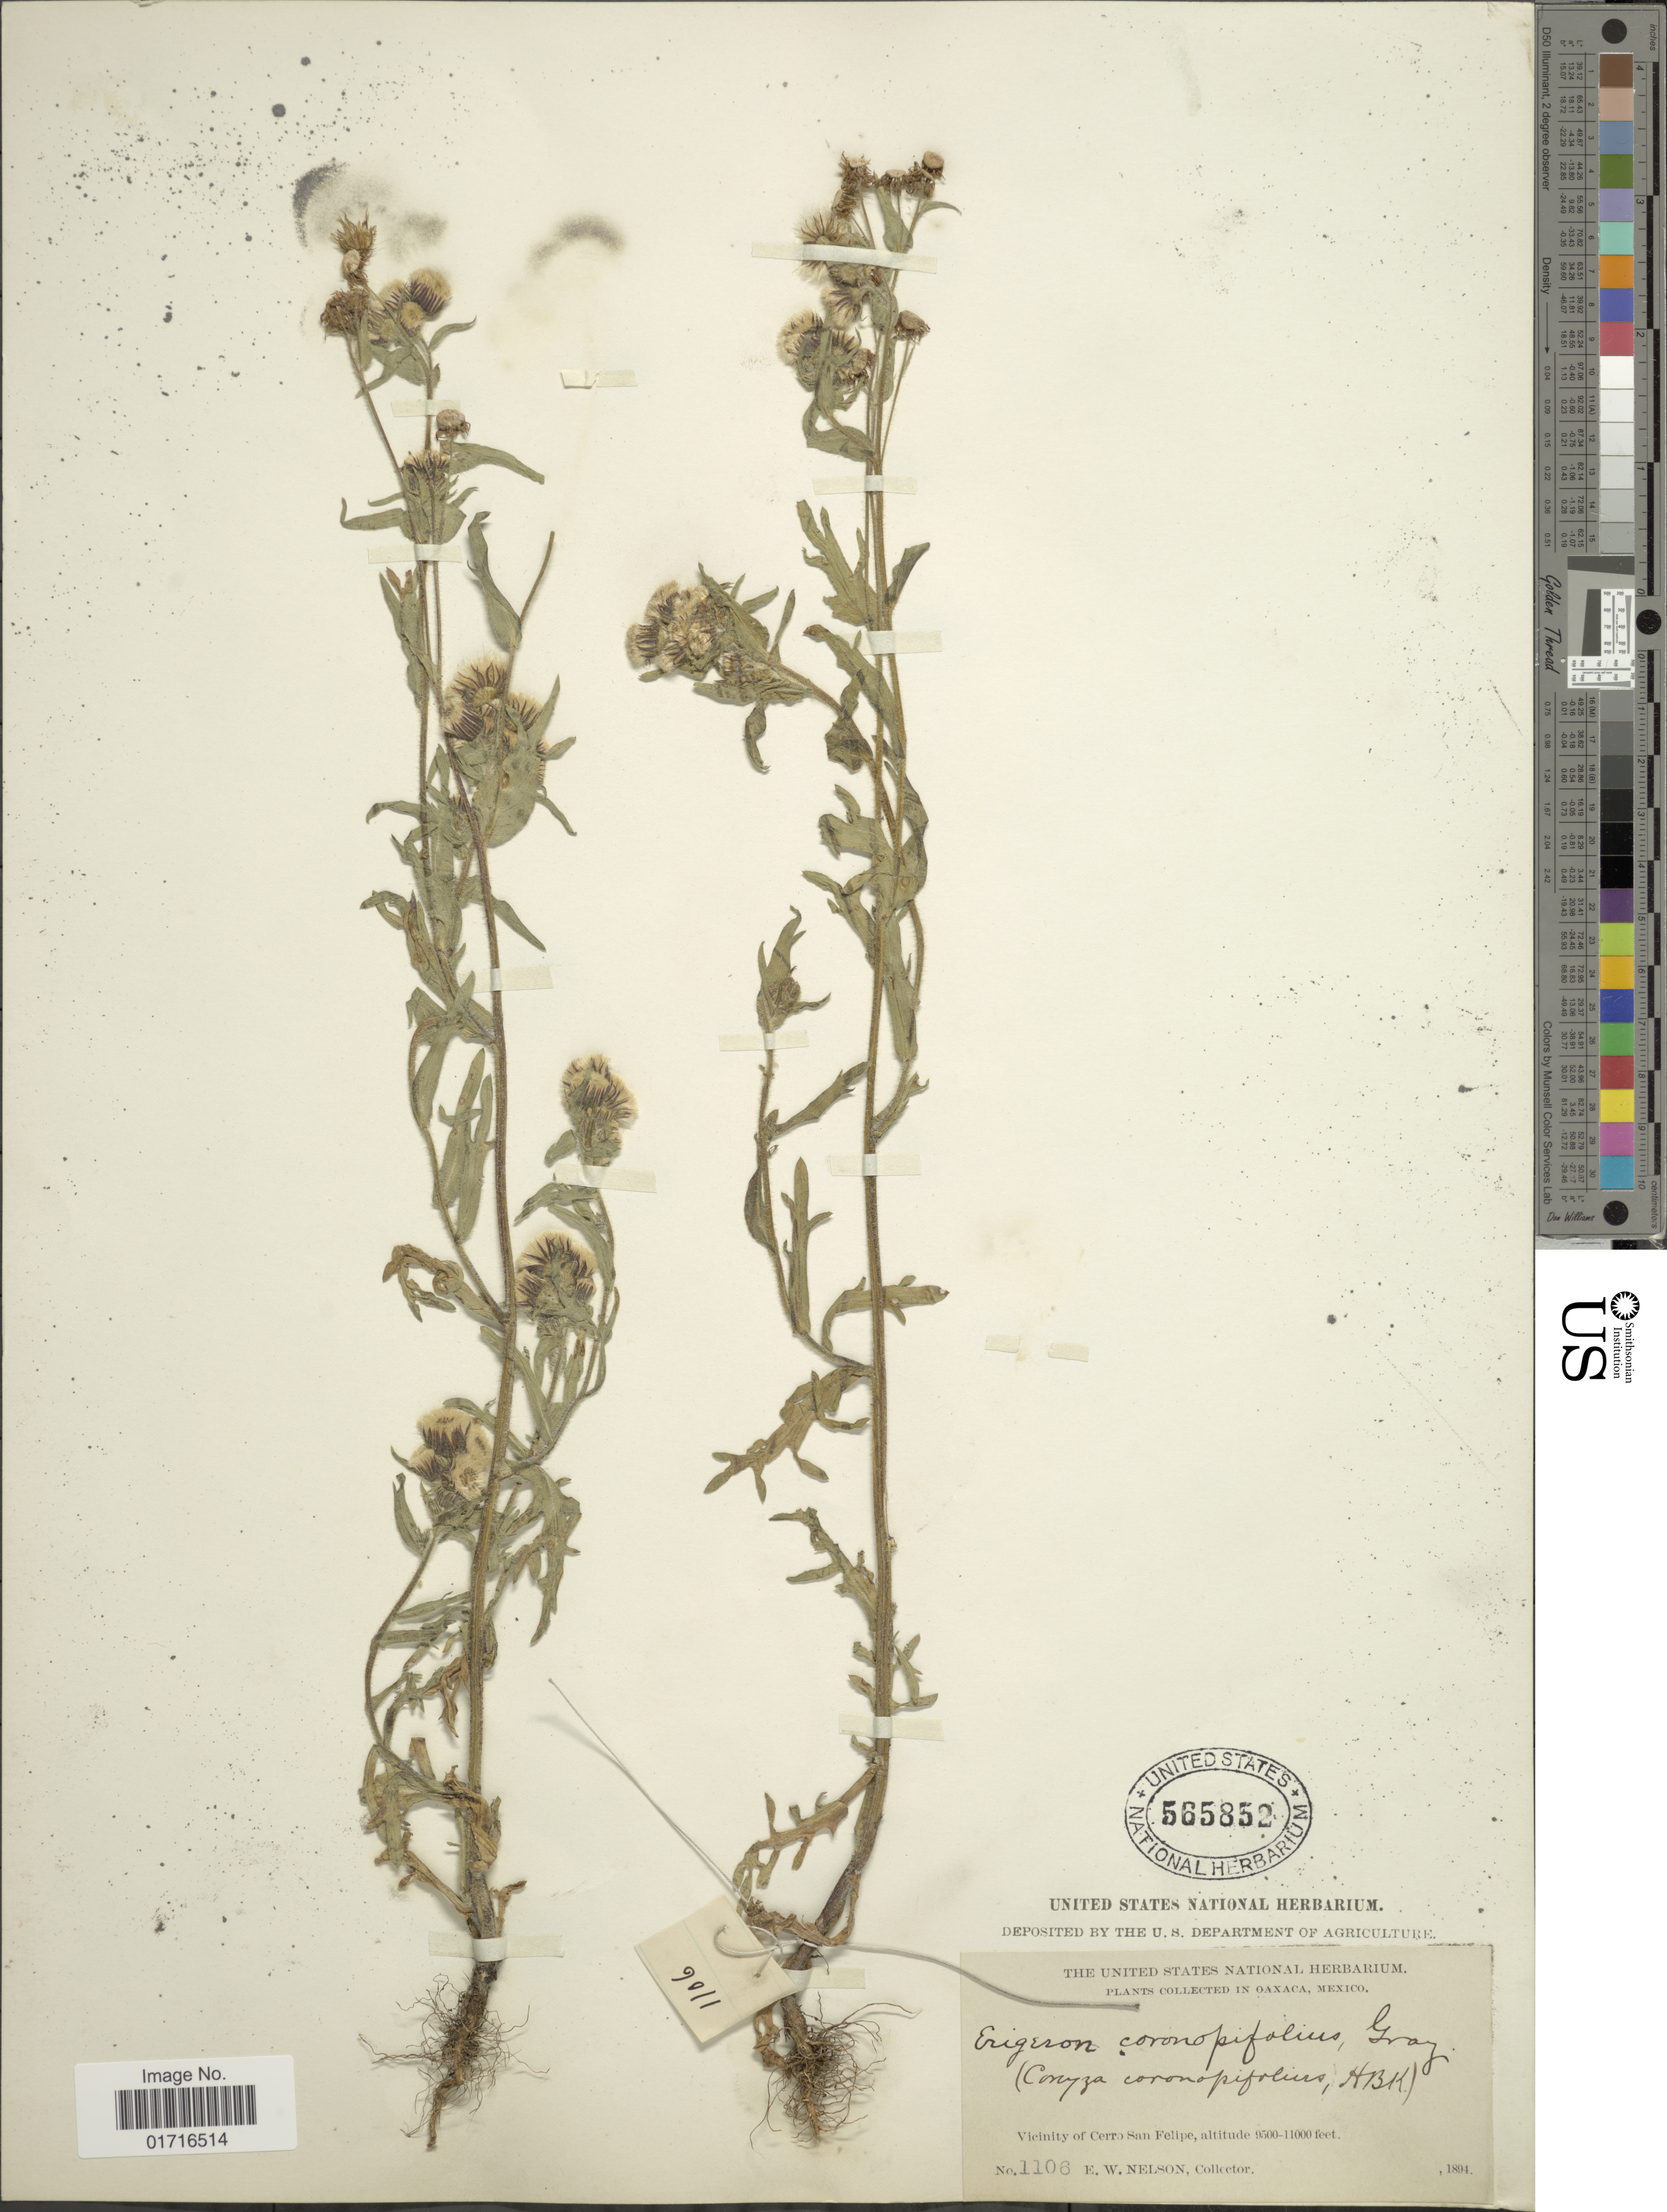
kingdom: Plantae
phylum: Tracheophyta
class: Magnoliopsida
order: Asterales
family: Asteraceae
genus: Conyza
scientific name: Conyza coronopifolia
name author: Kunth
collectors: E. W. Nelson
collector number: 1106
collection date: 1894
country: Mexico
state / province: Oaxaca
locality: Vicinity of Cerro San Felipe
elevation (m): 2896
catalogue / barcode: US 565852